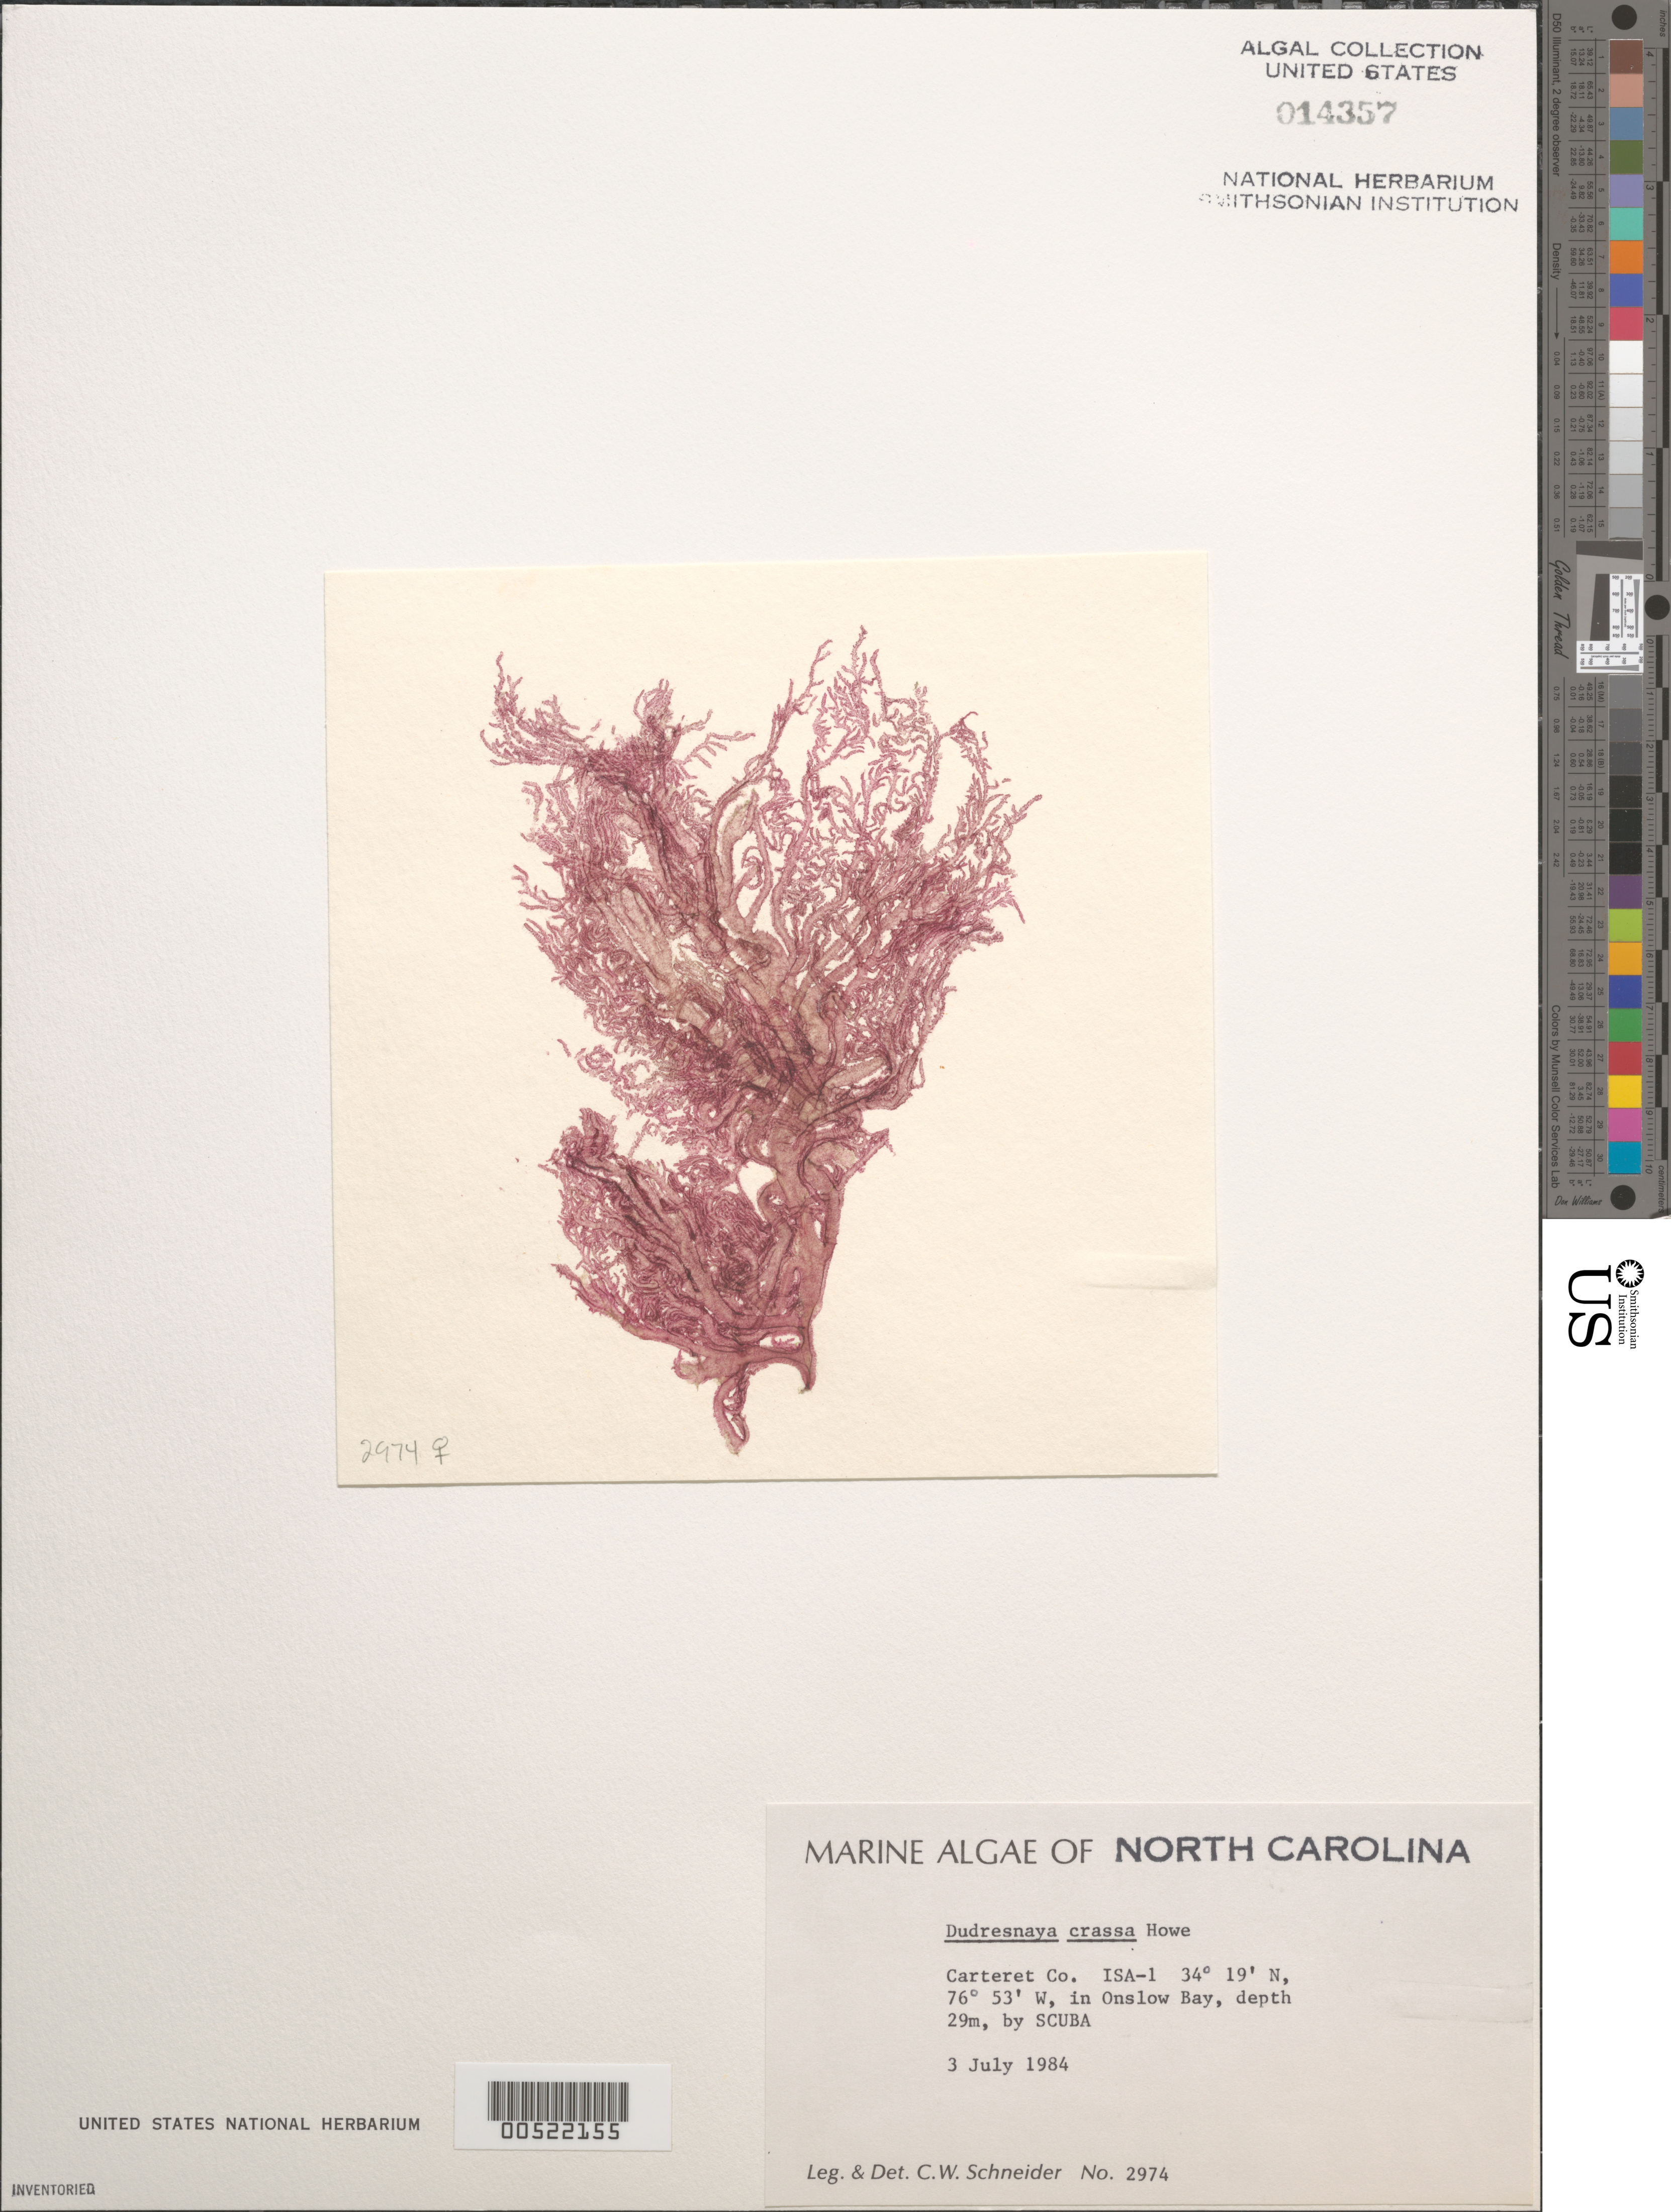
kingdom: Plantae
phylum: Rhodophyta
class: Florideophyceae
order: Gigartinales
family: Dumontiaceae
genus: Dudresnaya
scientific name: Dudresnaya crassa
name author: M. Howe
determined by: Schneider, C. W.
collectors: C. W. Schneider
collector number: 2974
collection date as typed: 03 Jul 1984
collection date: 1984-07-03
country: United States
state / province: North Carolina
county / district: Carteret County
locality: Onslow Bay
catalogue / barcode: US 14357